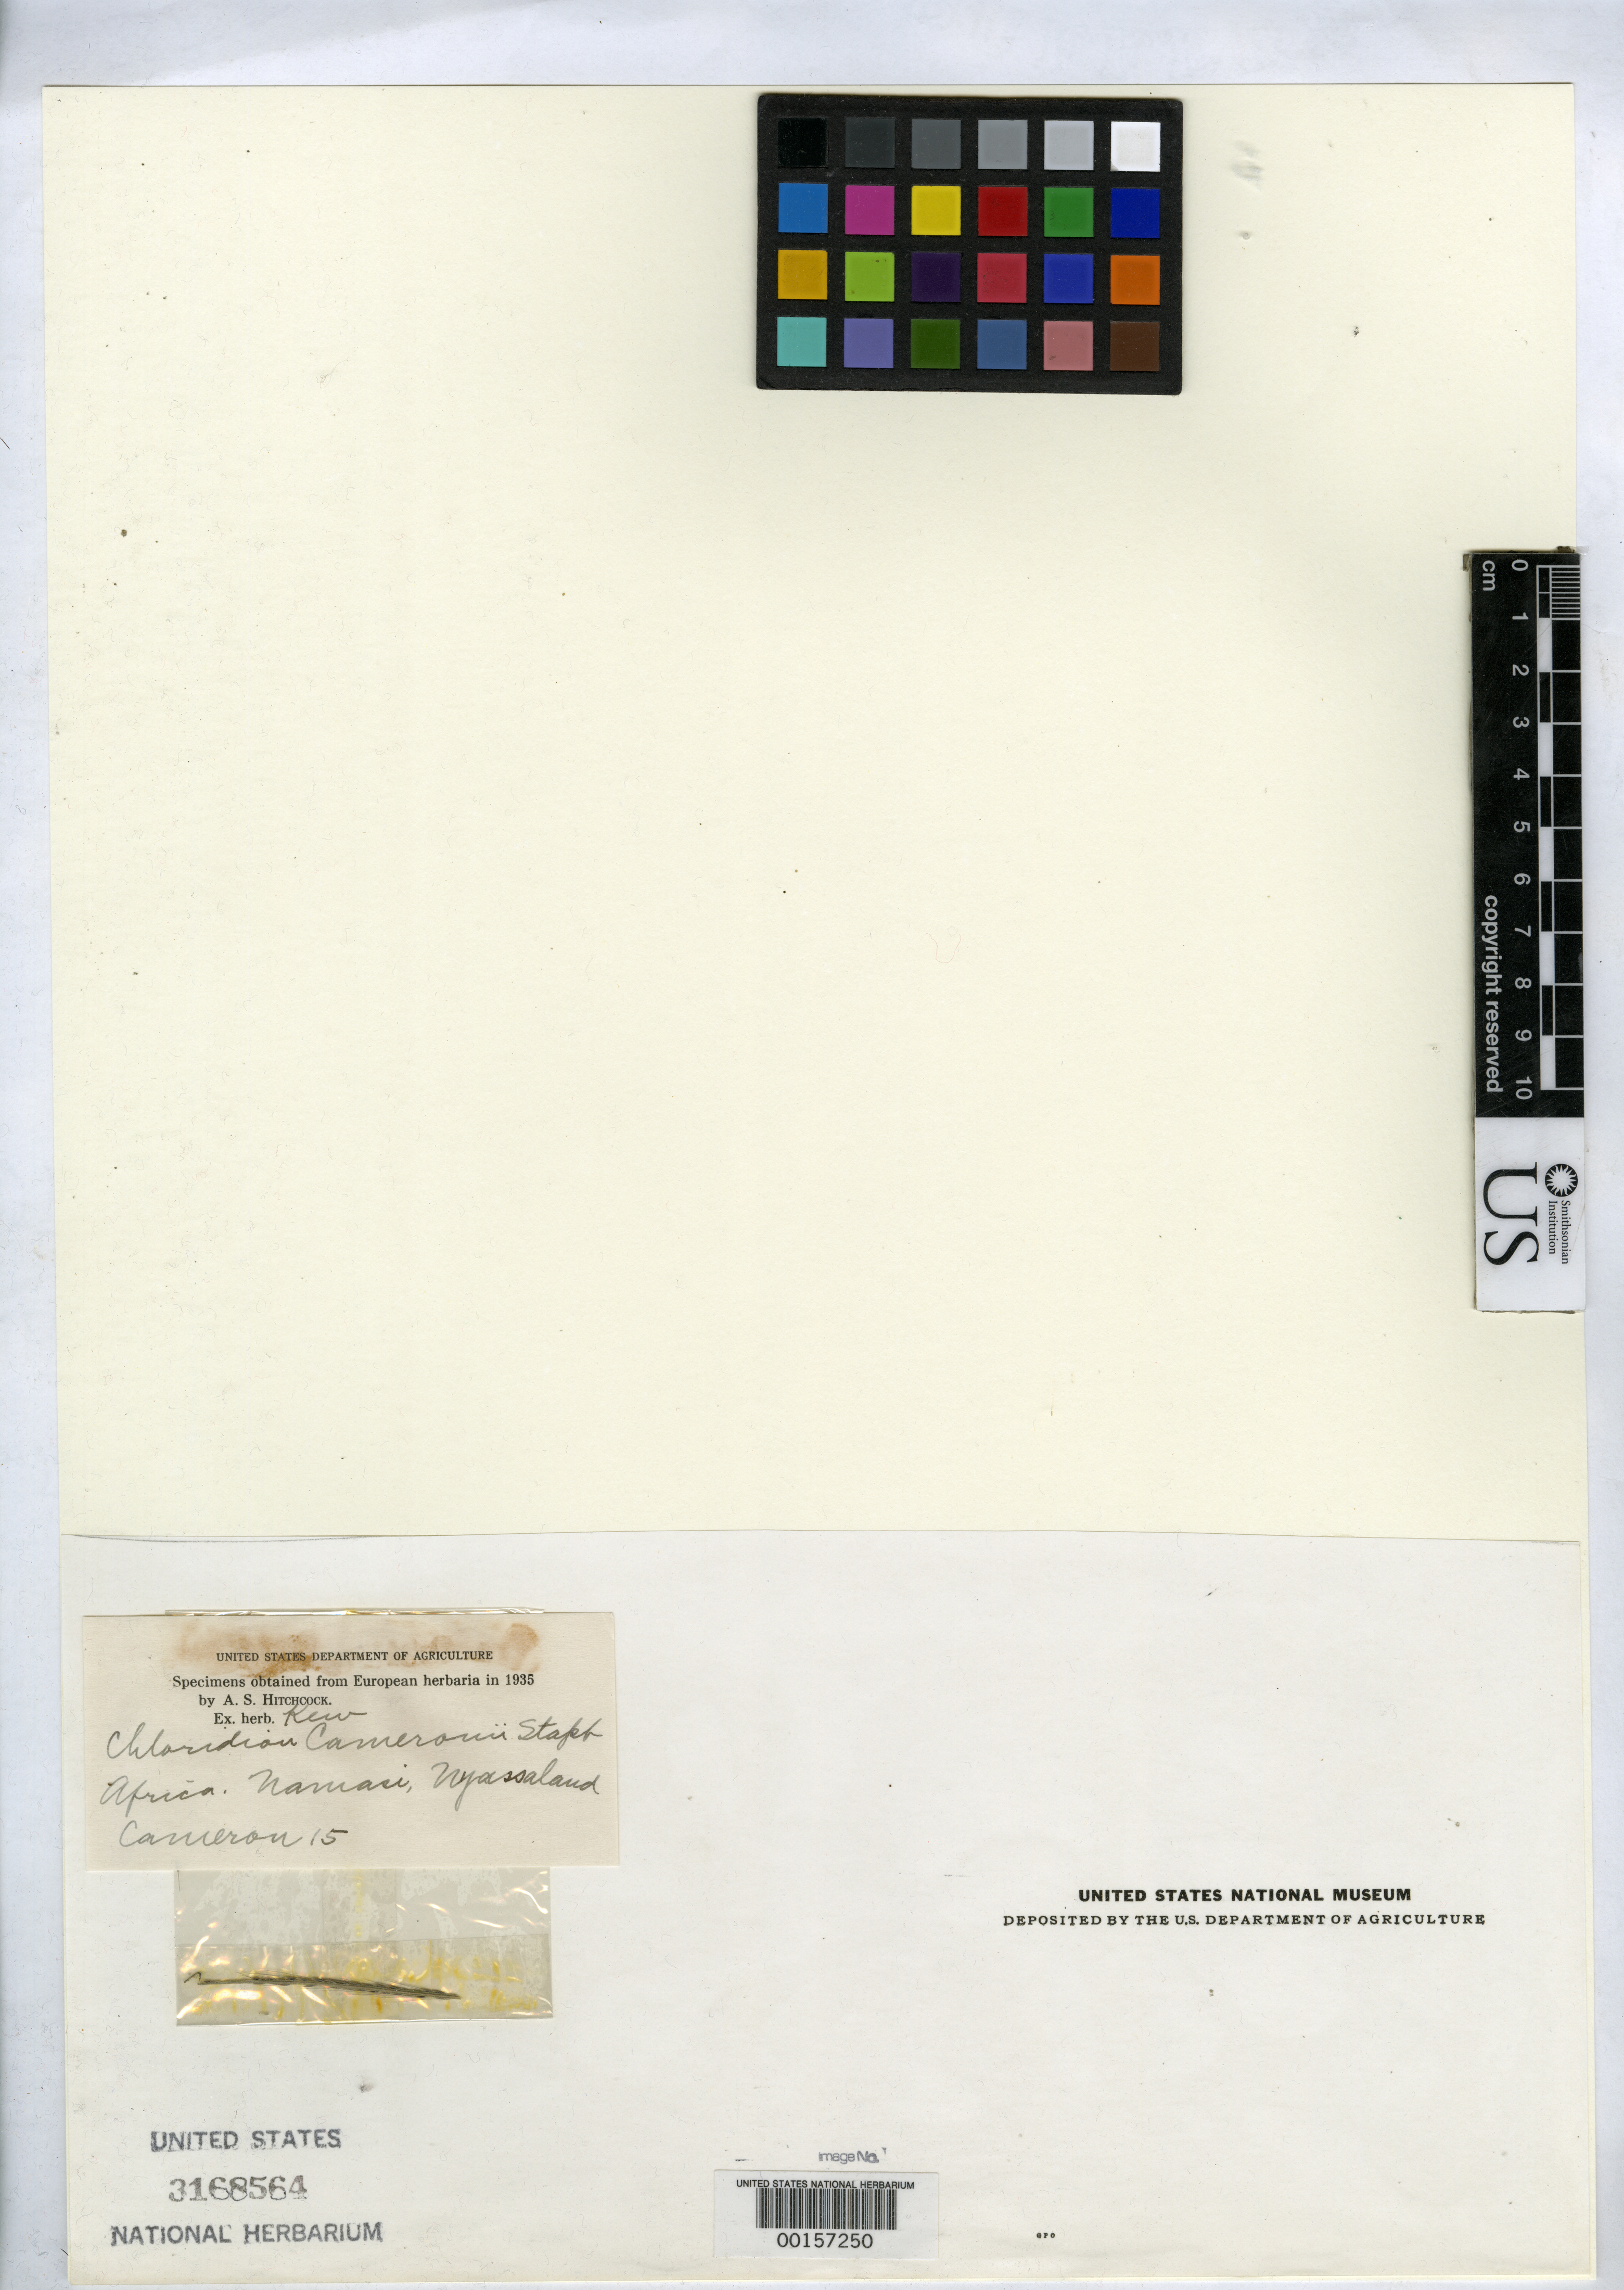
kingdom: Plantae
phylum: Tracheophyta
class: Liliopsida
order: Poales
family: Poaceae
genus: Chloridion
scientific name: Chloridion cameroni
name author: Stapf in Hook.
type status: Type Fragment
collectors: A. Cameron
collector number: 15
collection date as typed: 1899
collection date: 1899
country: Malawi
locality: Namasi; (country as Nyassaland).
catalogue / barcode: US 3168564